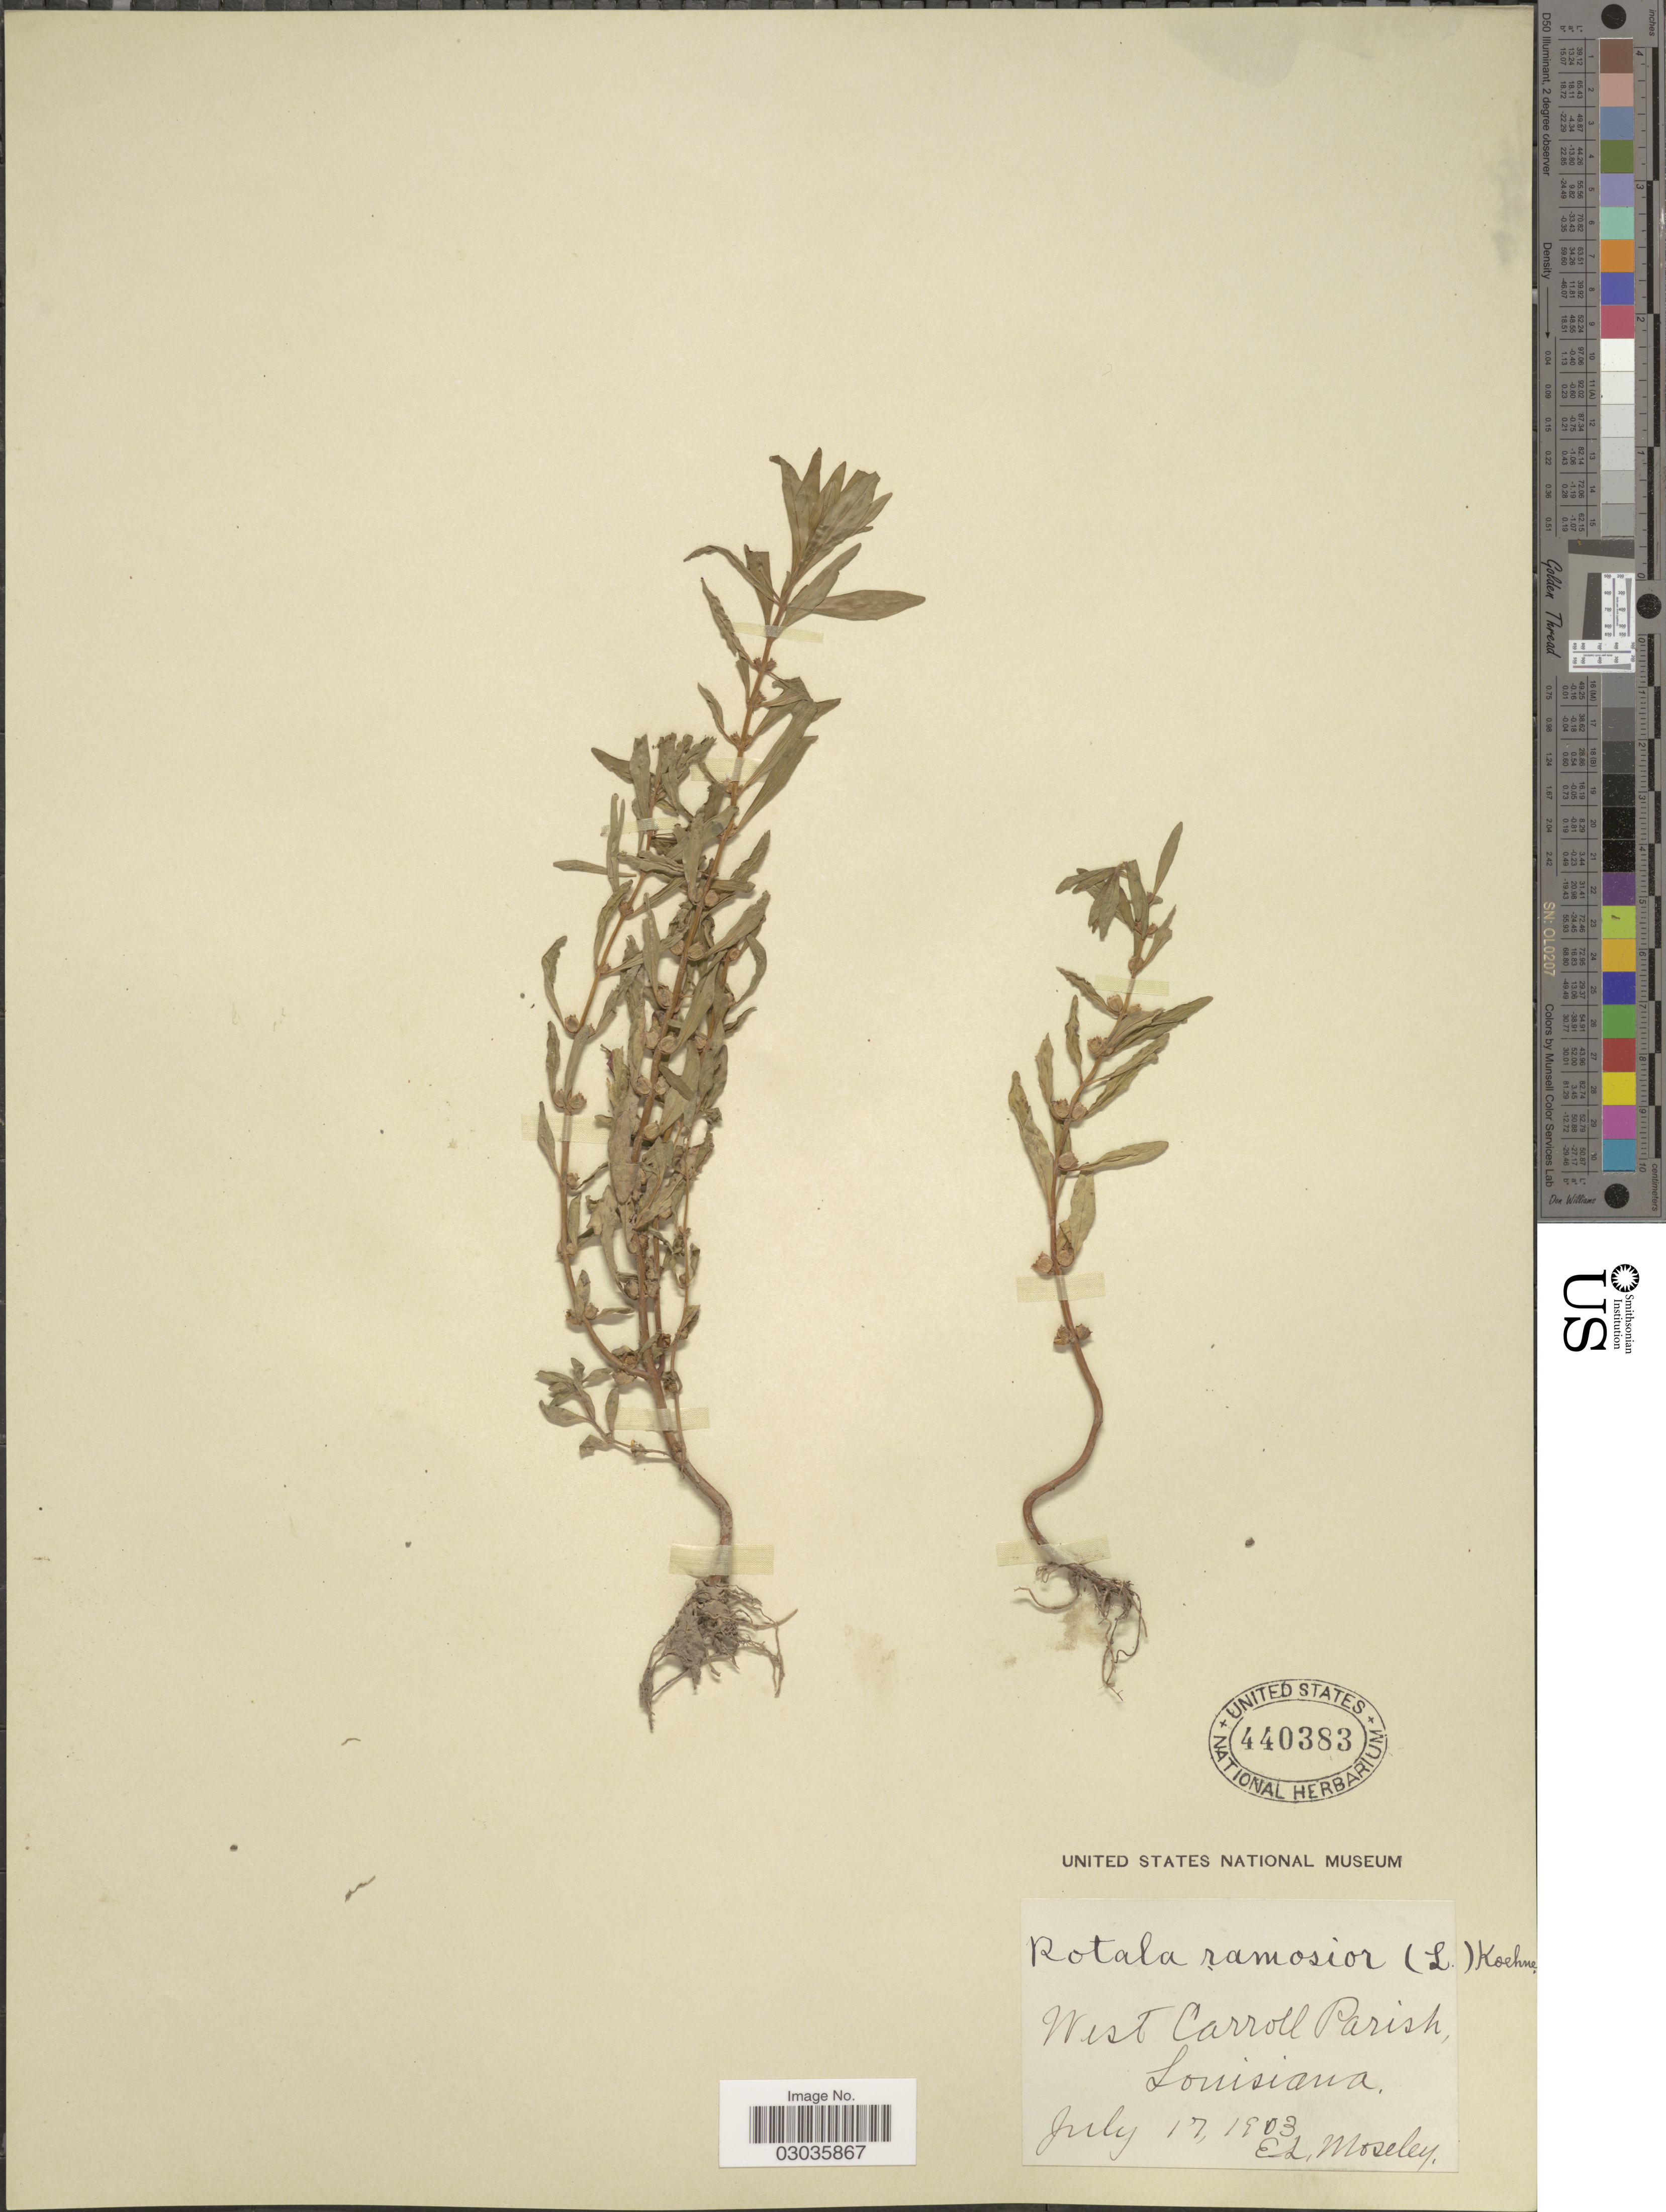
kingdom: Plantae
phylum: Tracheophyta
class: Magnoliopsida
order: Myrtales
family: Lythraceae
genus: Rotala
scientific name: Rotala ramosior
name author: (L.) Koehne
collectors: E. Moseley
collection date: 1903-07-17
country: United States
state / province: Louisiana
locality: West Carroll Parish.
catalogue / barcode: US 440383